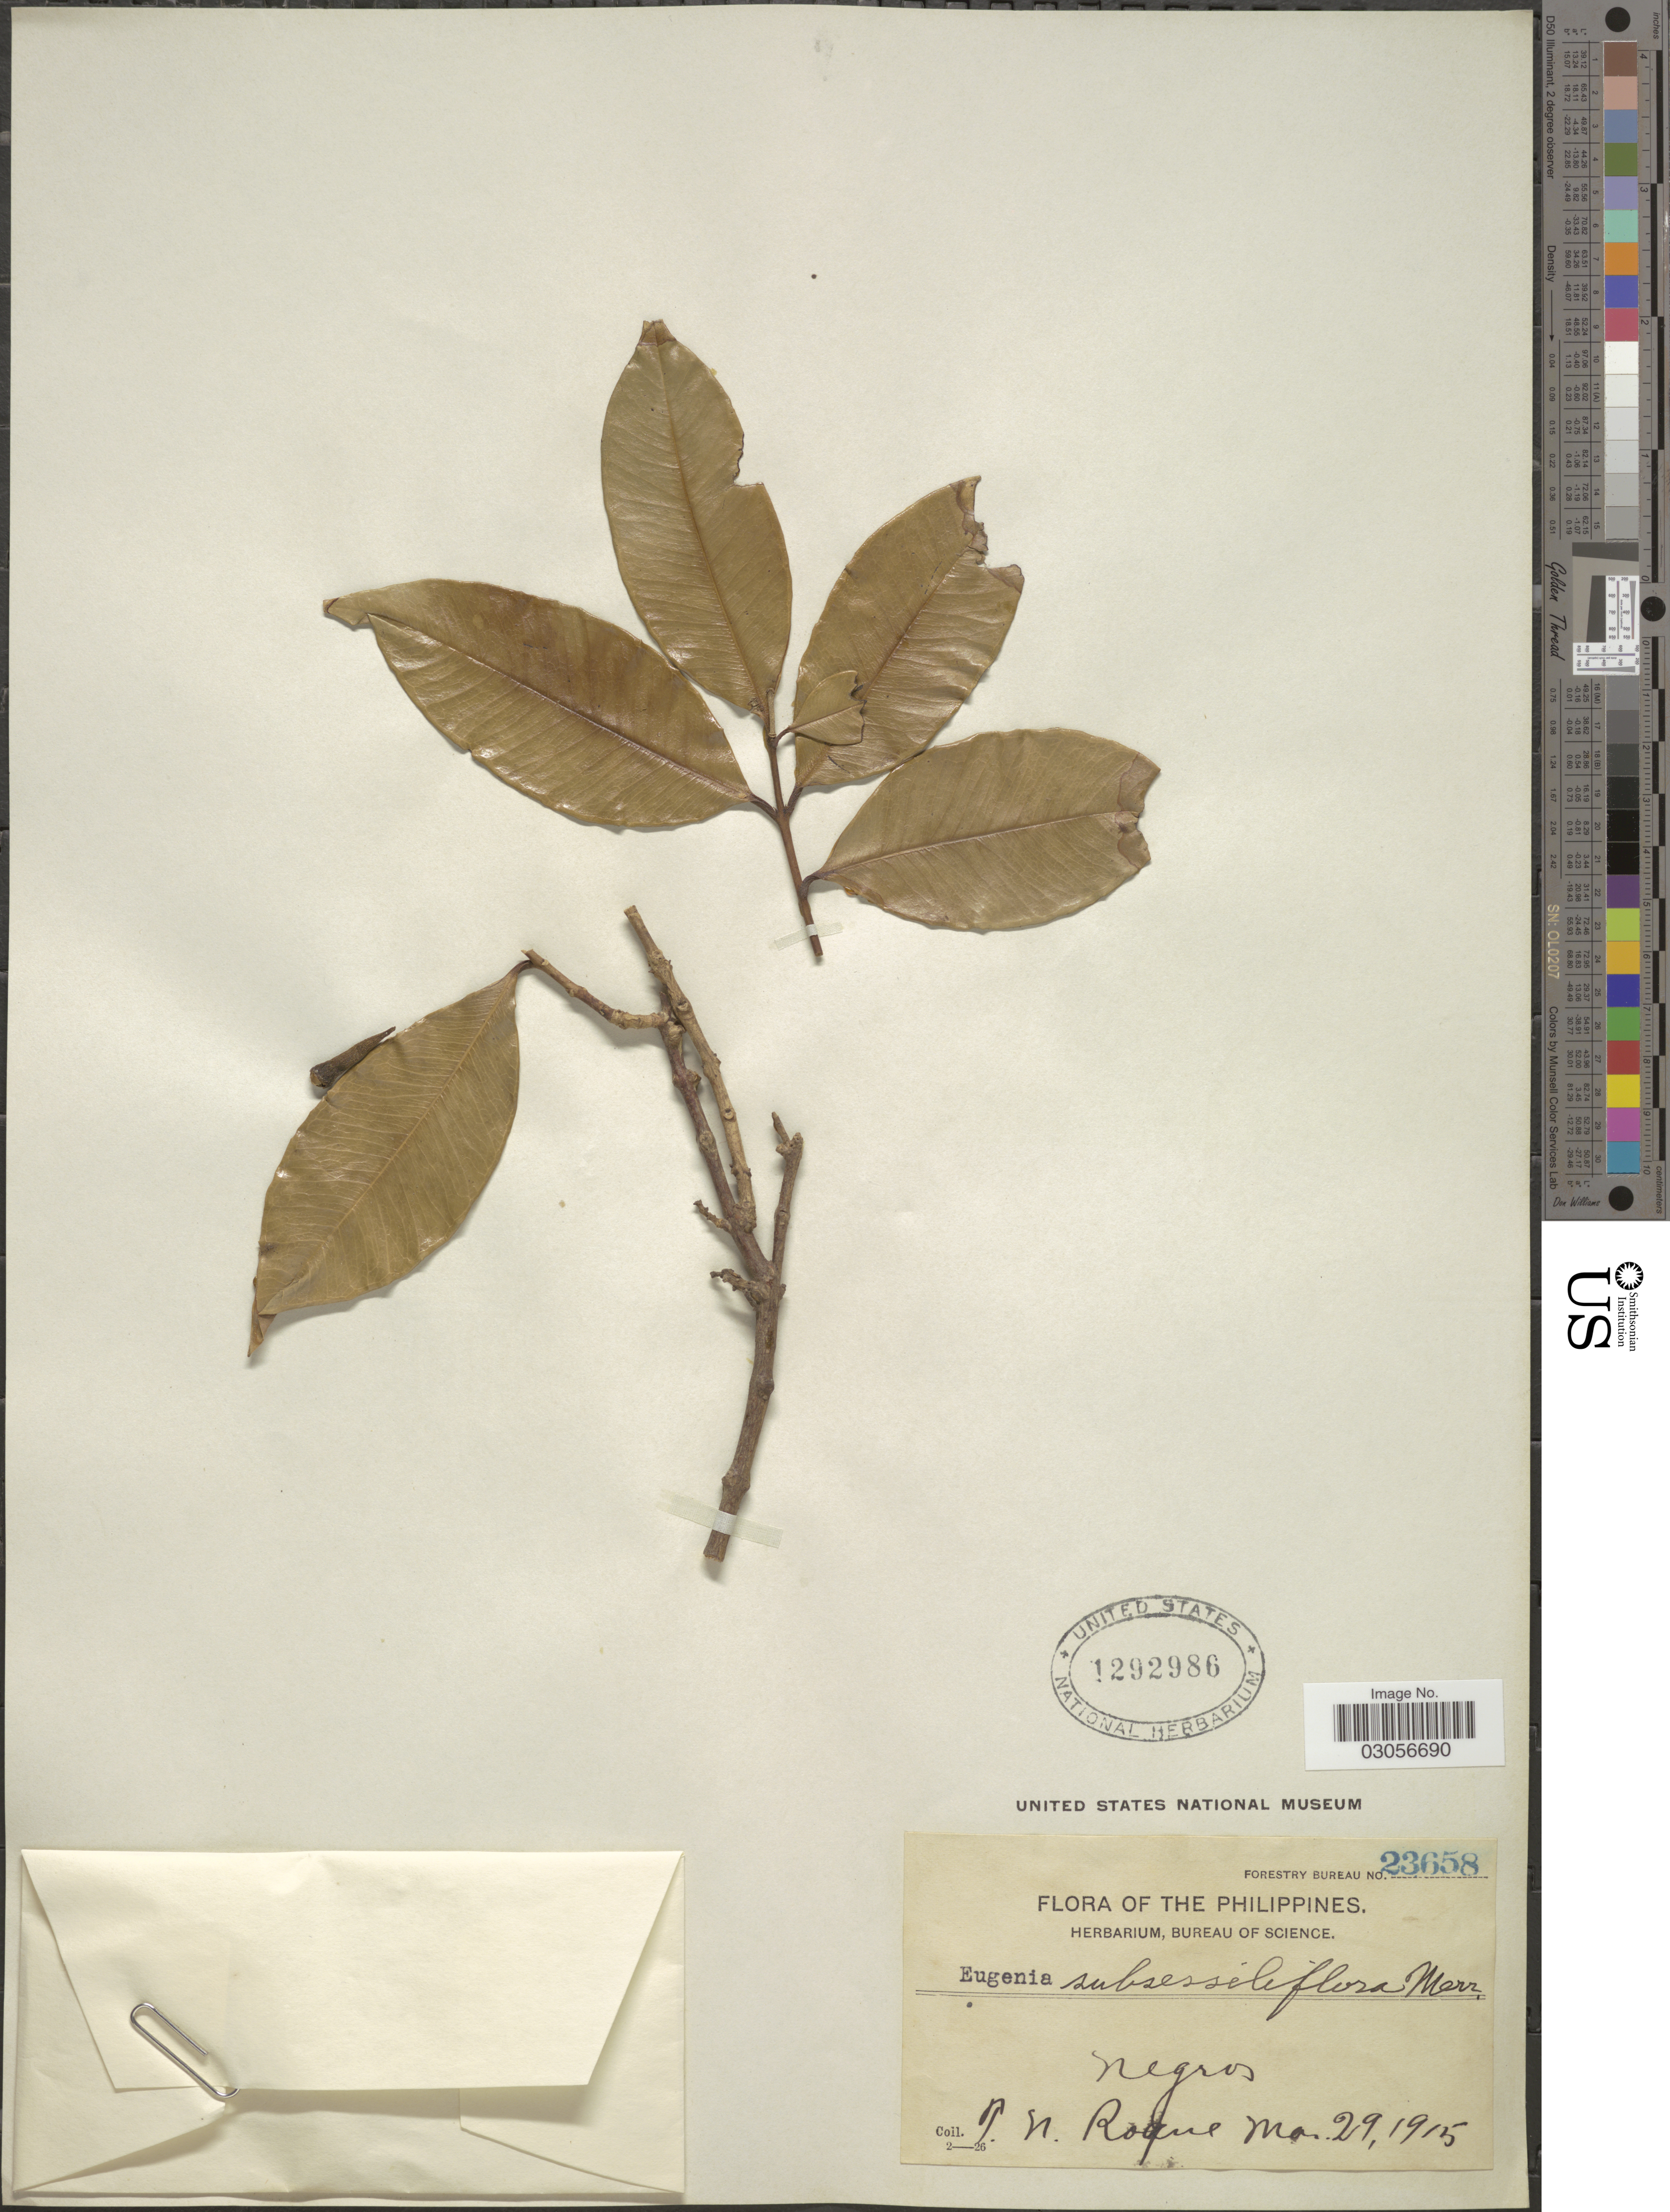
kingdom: Plantae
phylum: Tracheophyta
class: Magnoliopsida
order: Myrtales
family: Myrtaceae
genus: Syzygium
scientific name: Syzygium subsessiliflorum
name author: (Merr.) Merr.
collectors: T. Roque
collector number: Forestry Bureau 23658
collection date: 1915-03-29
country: Philippines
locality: Negros.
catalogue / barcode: US 1292986